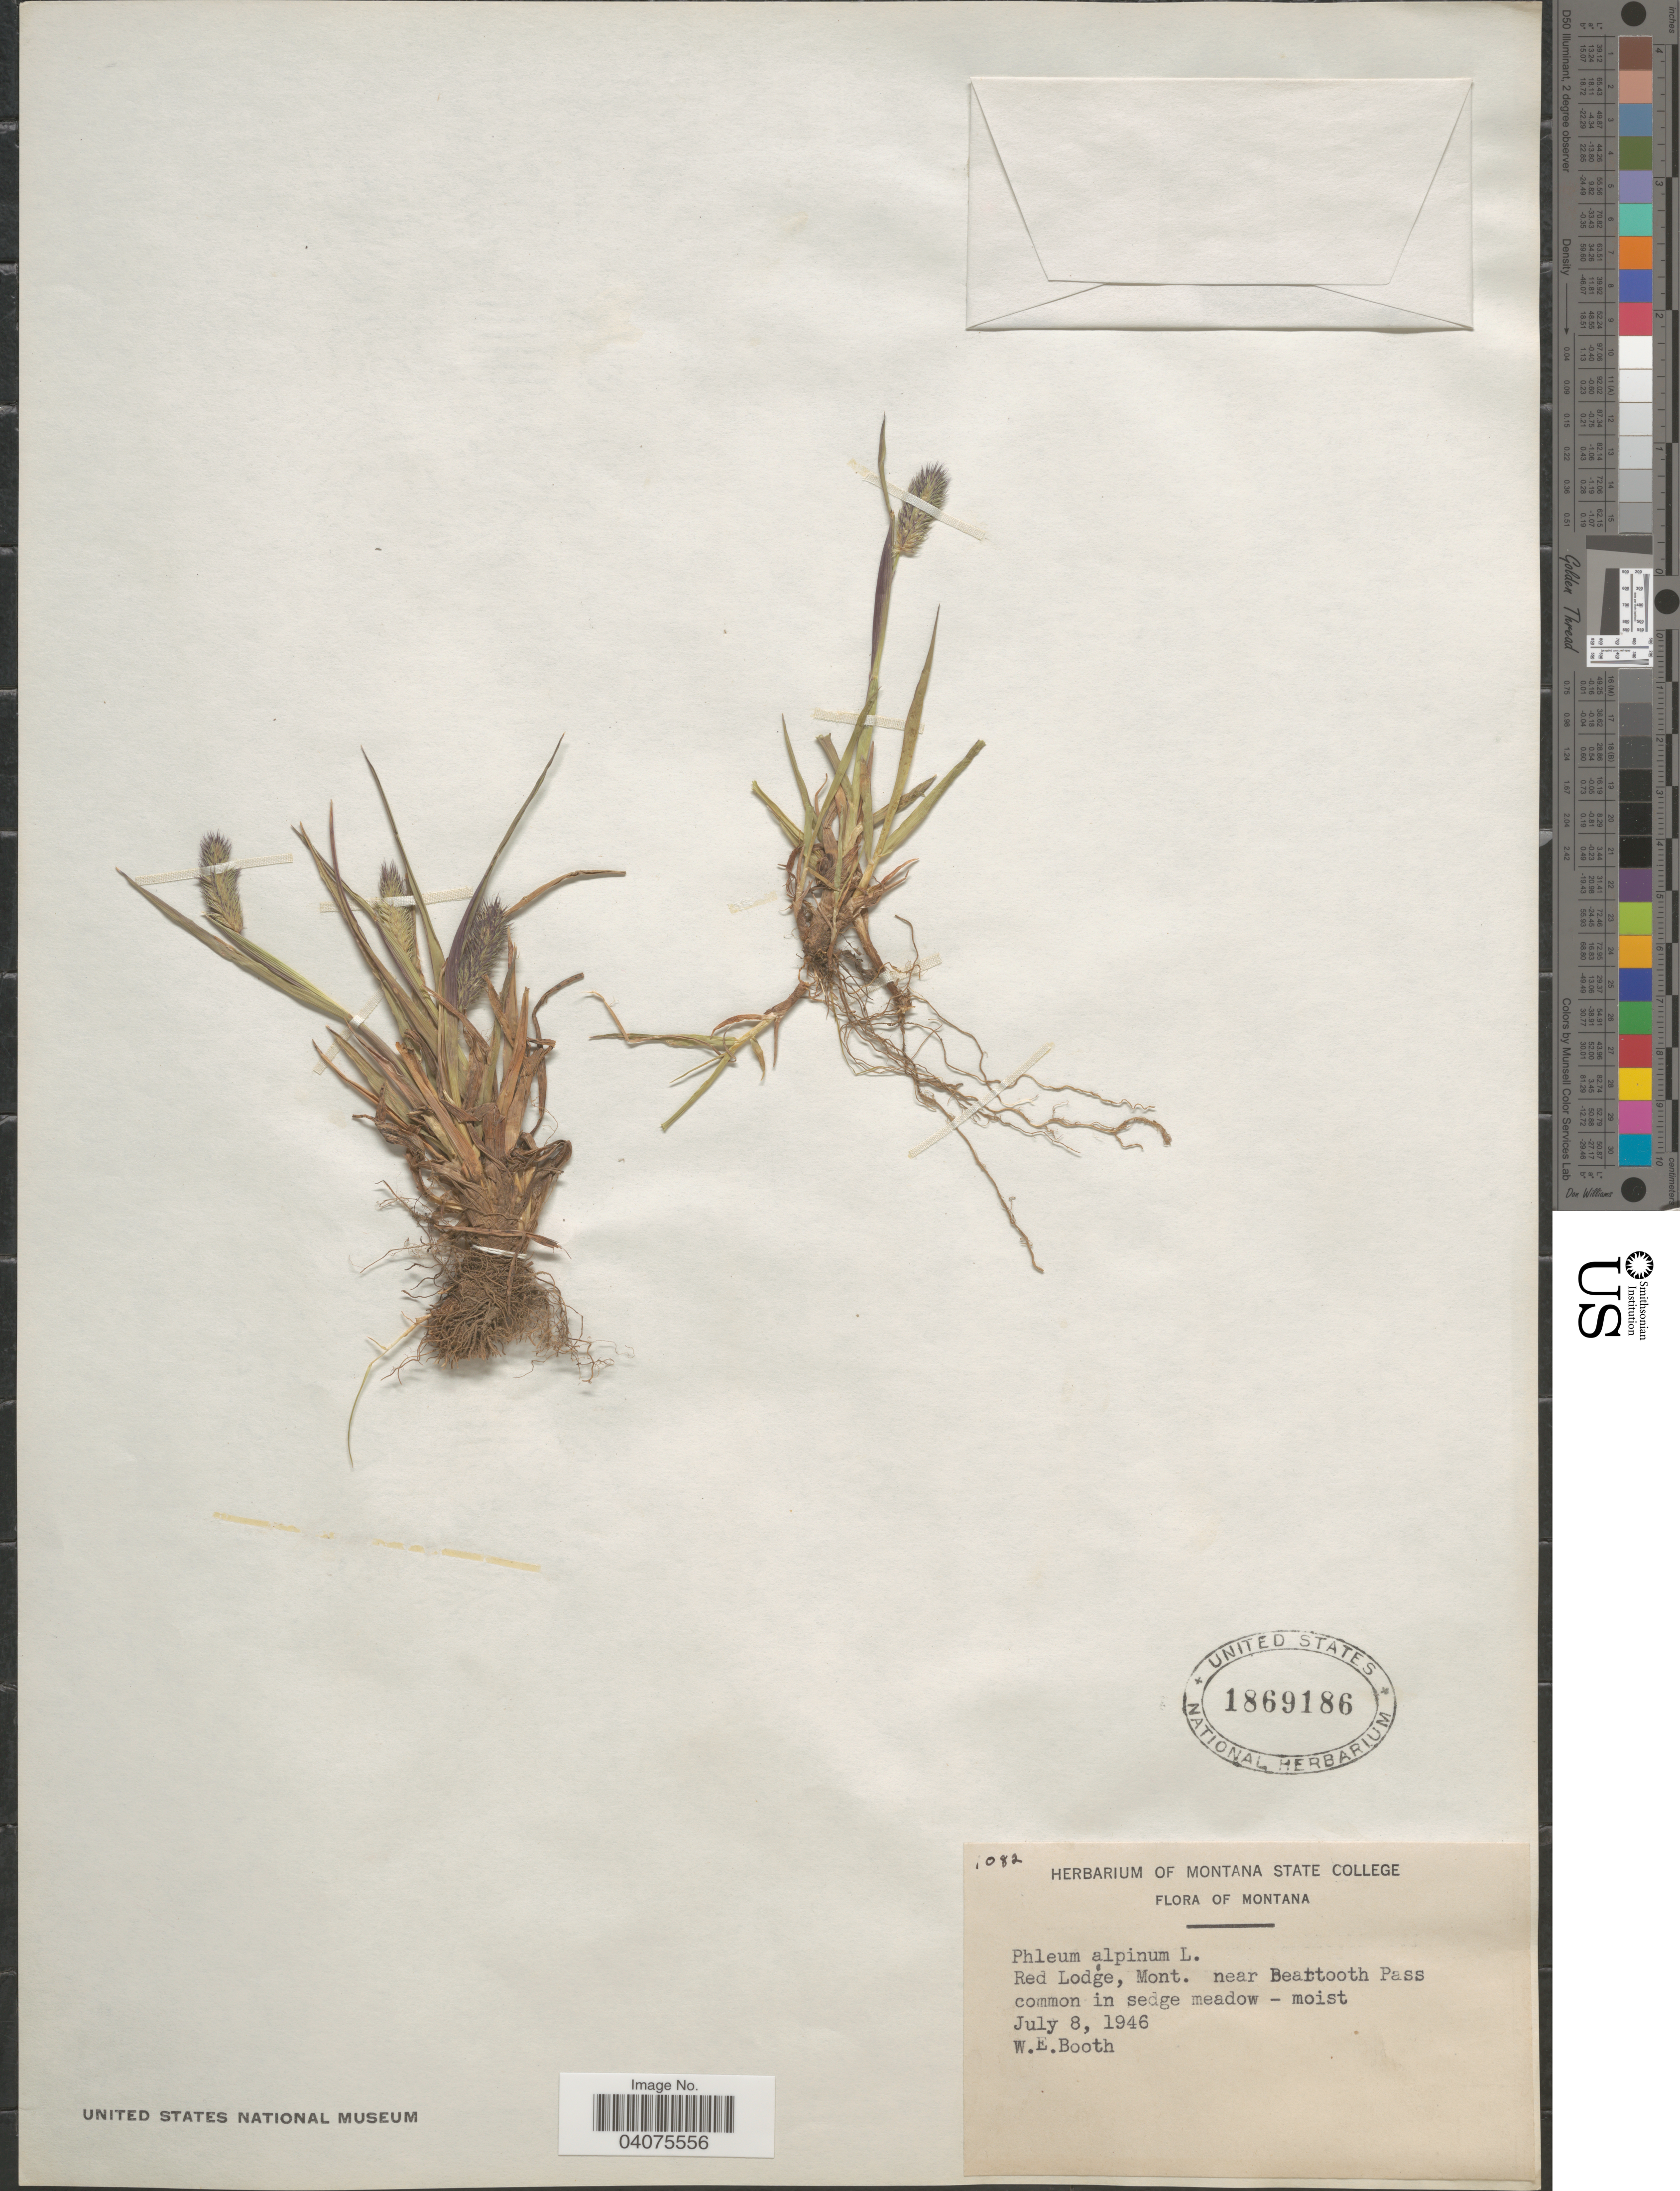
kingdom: Plantae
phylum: Tracheophyta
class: Liliopsida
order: Poales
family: Poaceae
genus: Phleum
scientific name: Phleum alpinum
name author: L.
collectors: W. Booth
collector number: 1082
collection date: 1946-07-08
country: United States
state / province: Montana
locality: Red Lodge near Beartooth Pass.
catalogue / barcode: US 1869186